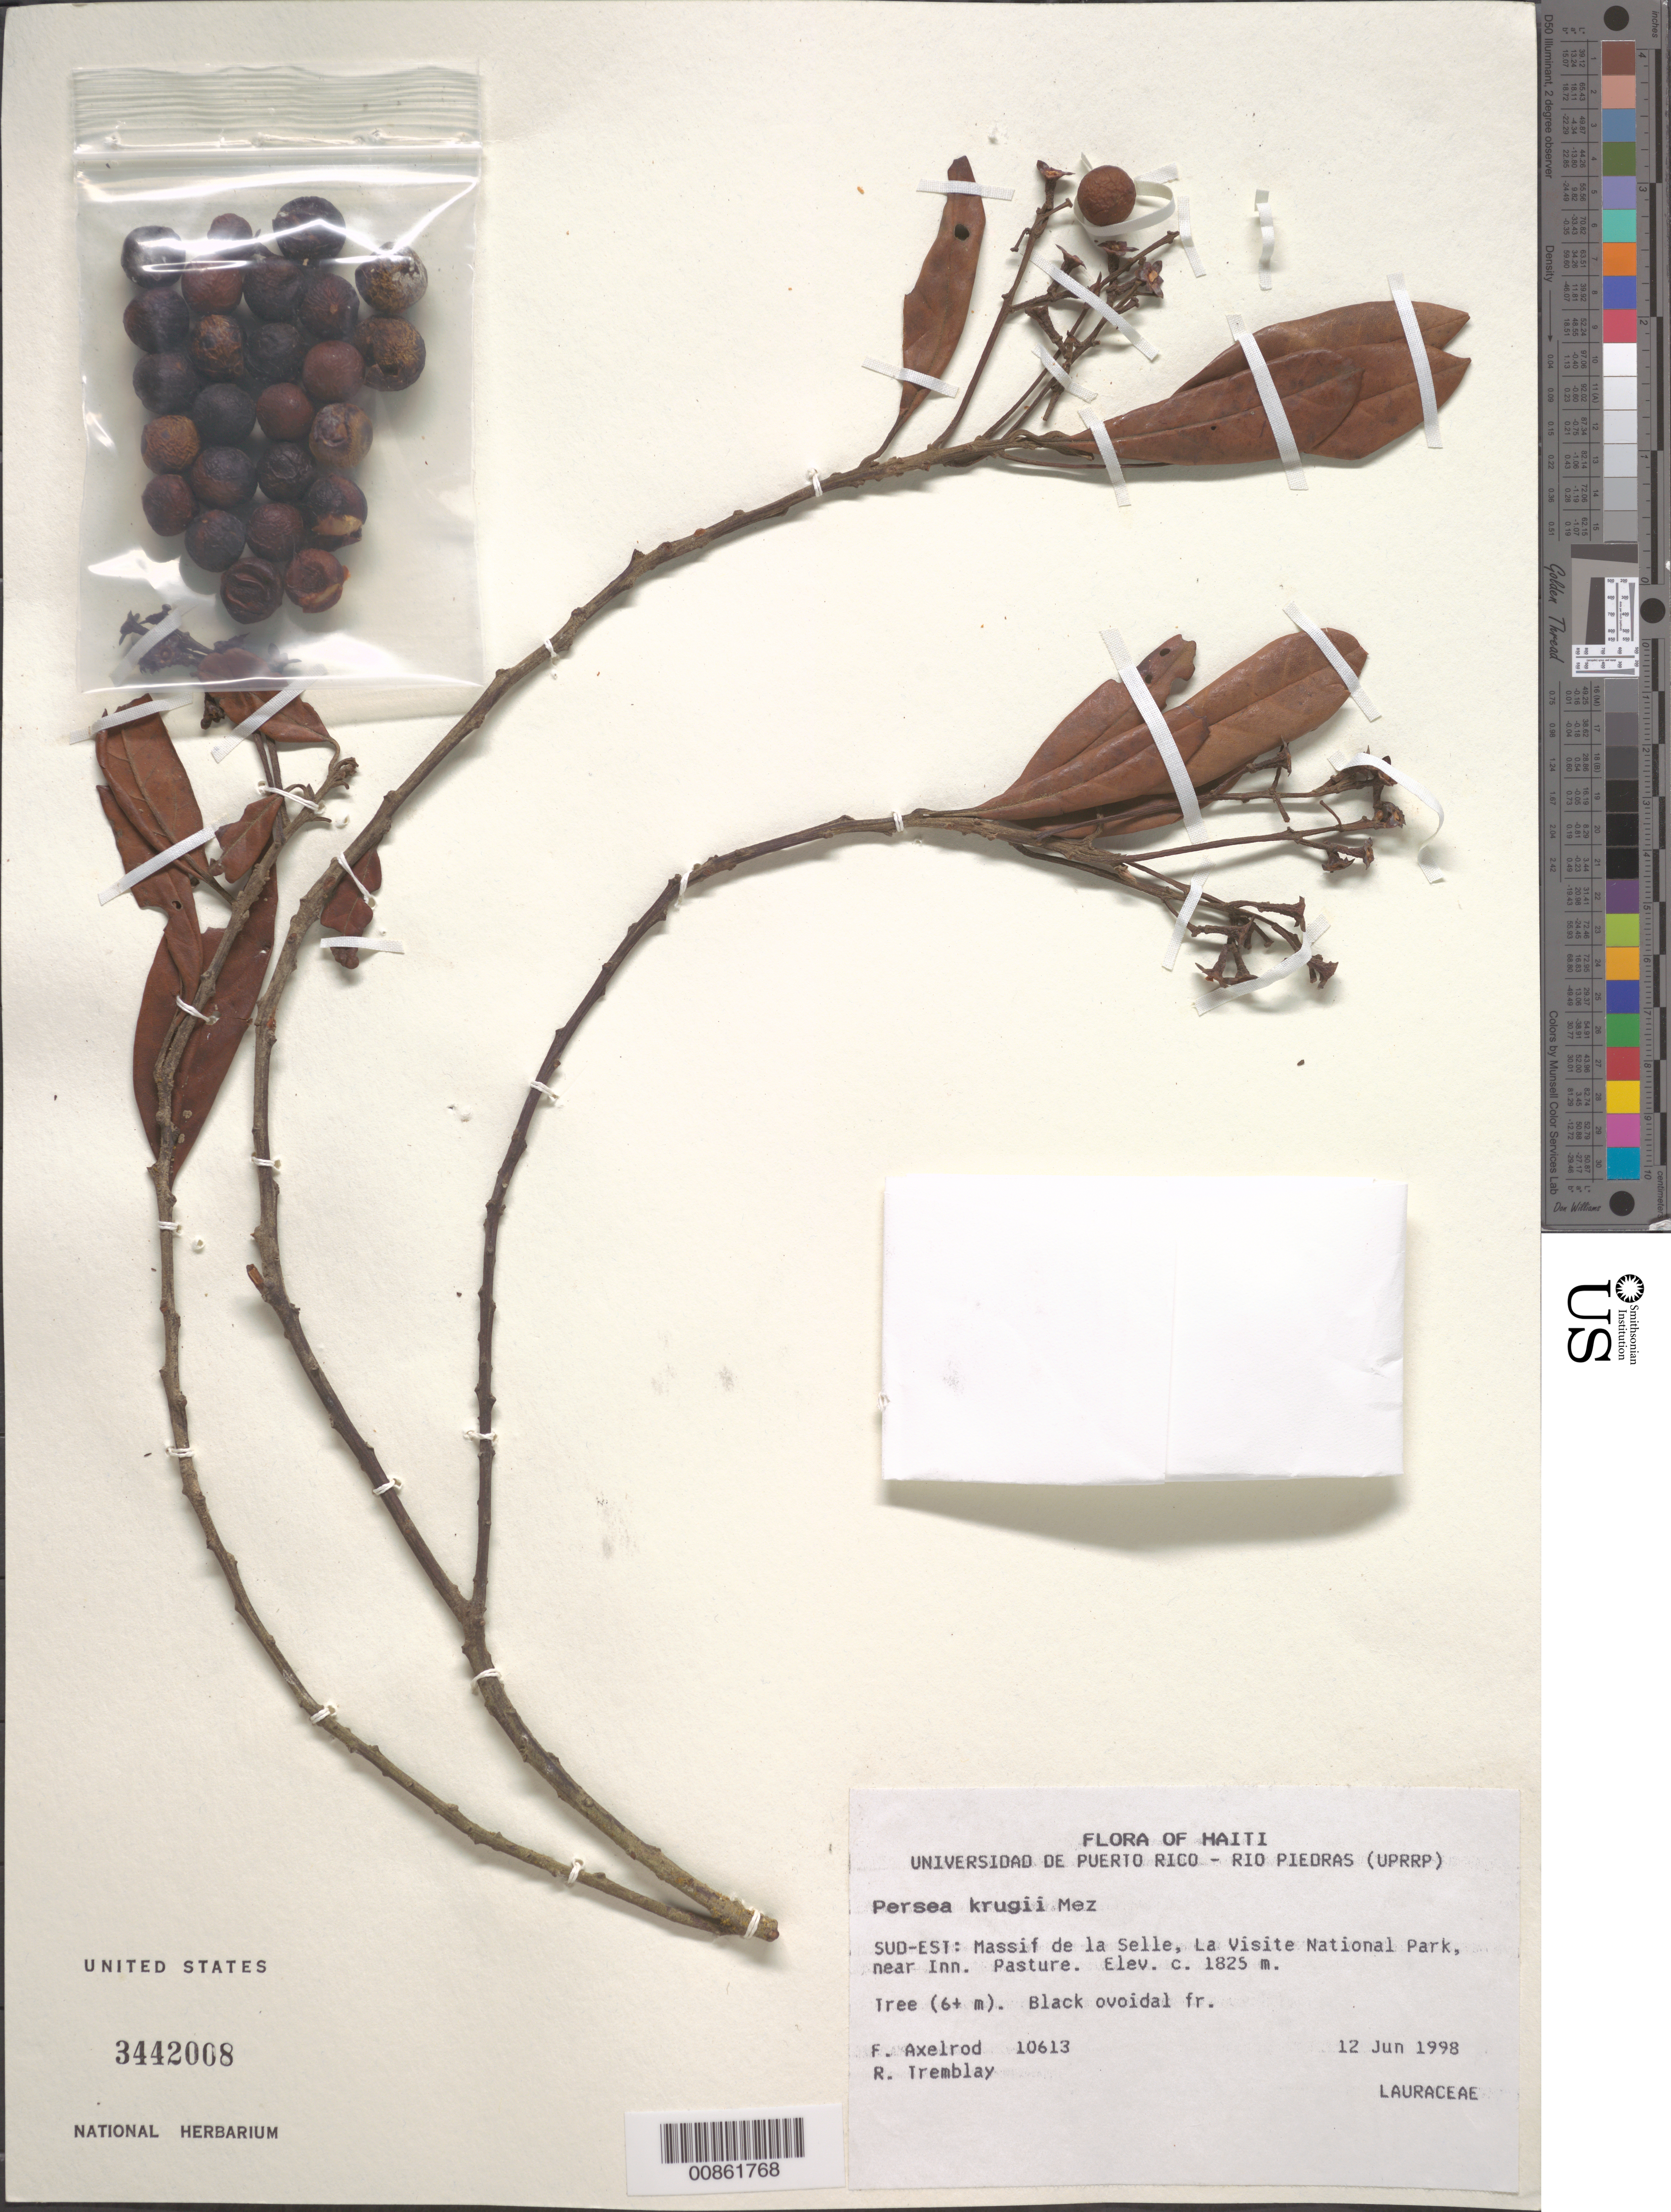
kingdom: Plantae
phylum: Tracheophyta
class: Magnoliopsida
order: Laurales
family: Lauraceae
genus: Persea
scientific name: Persea krugii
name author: Mez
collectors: F. S. Axelrod & R. L. Tremblay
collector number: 10613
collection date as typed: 12 Jun 1998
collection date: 1998-06-12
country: Haiti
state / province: Sud-Est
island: Hispaniola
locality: Massif de la Selle, La Visite National Park, near Inn.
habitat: Pasture.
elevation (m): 1825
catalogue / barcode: US 3442008